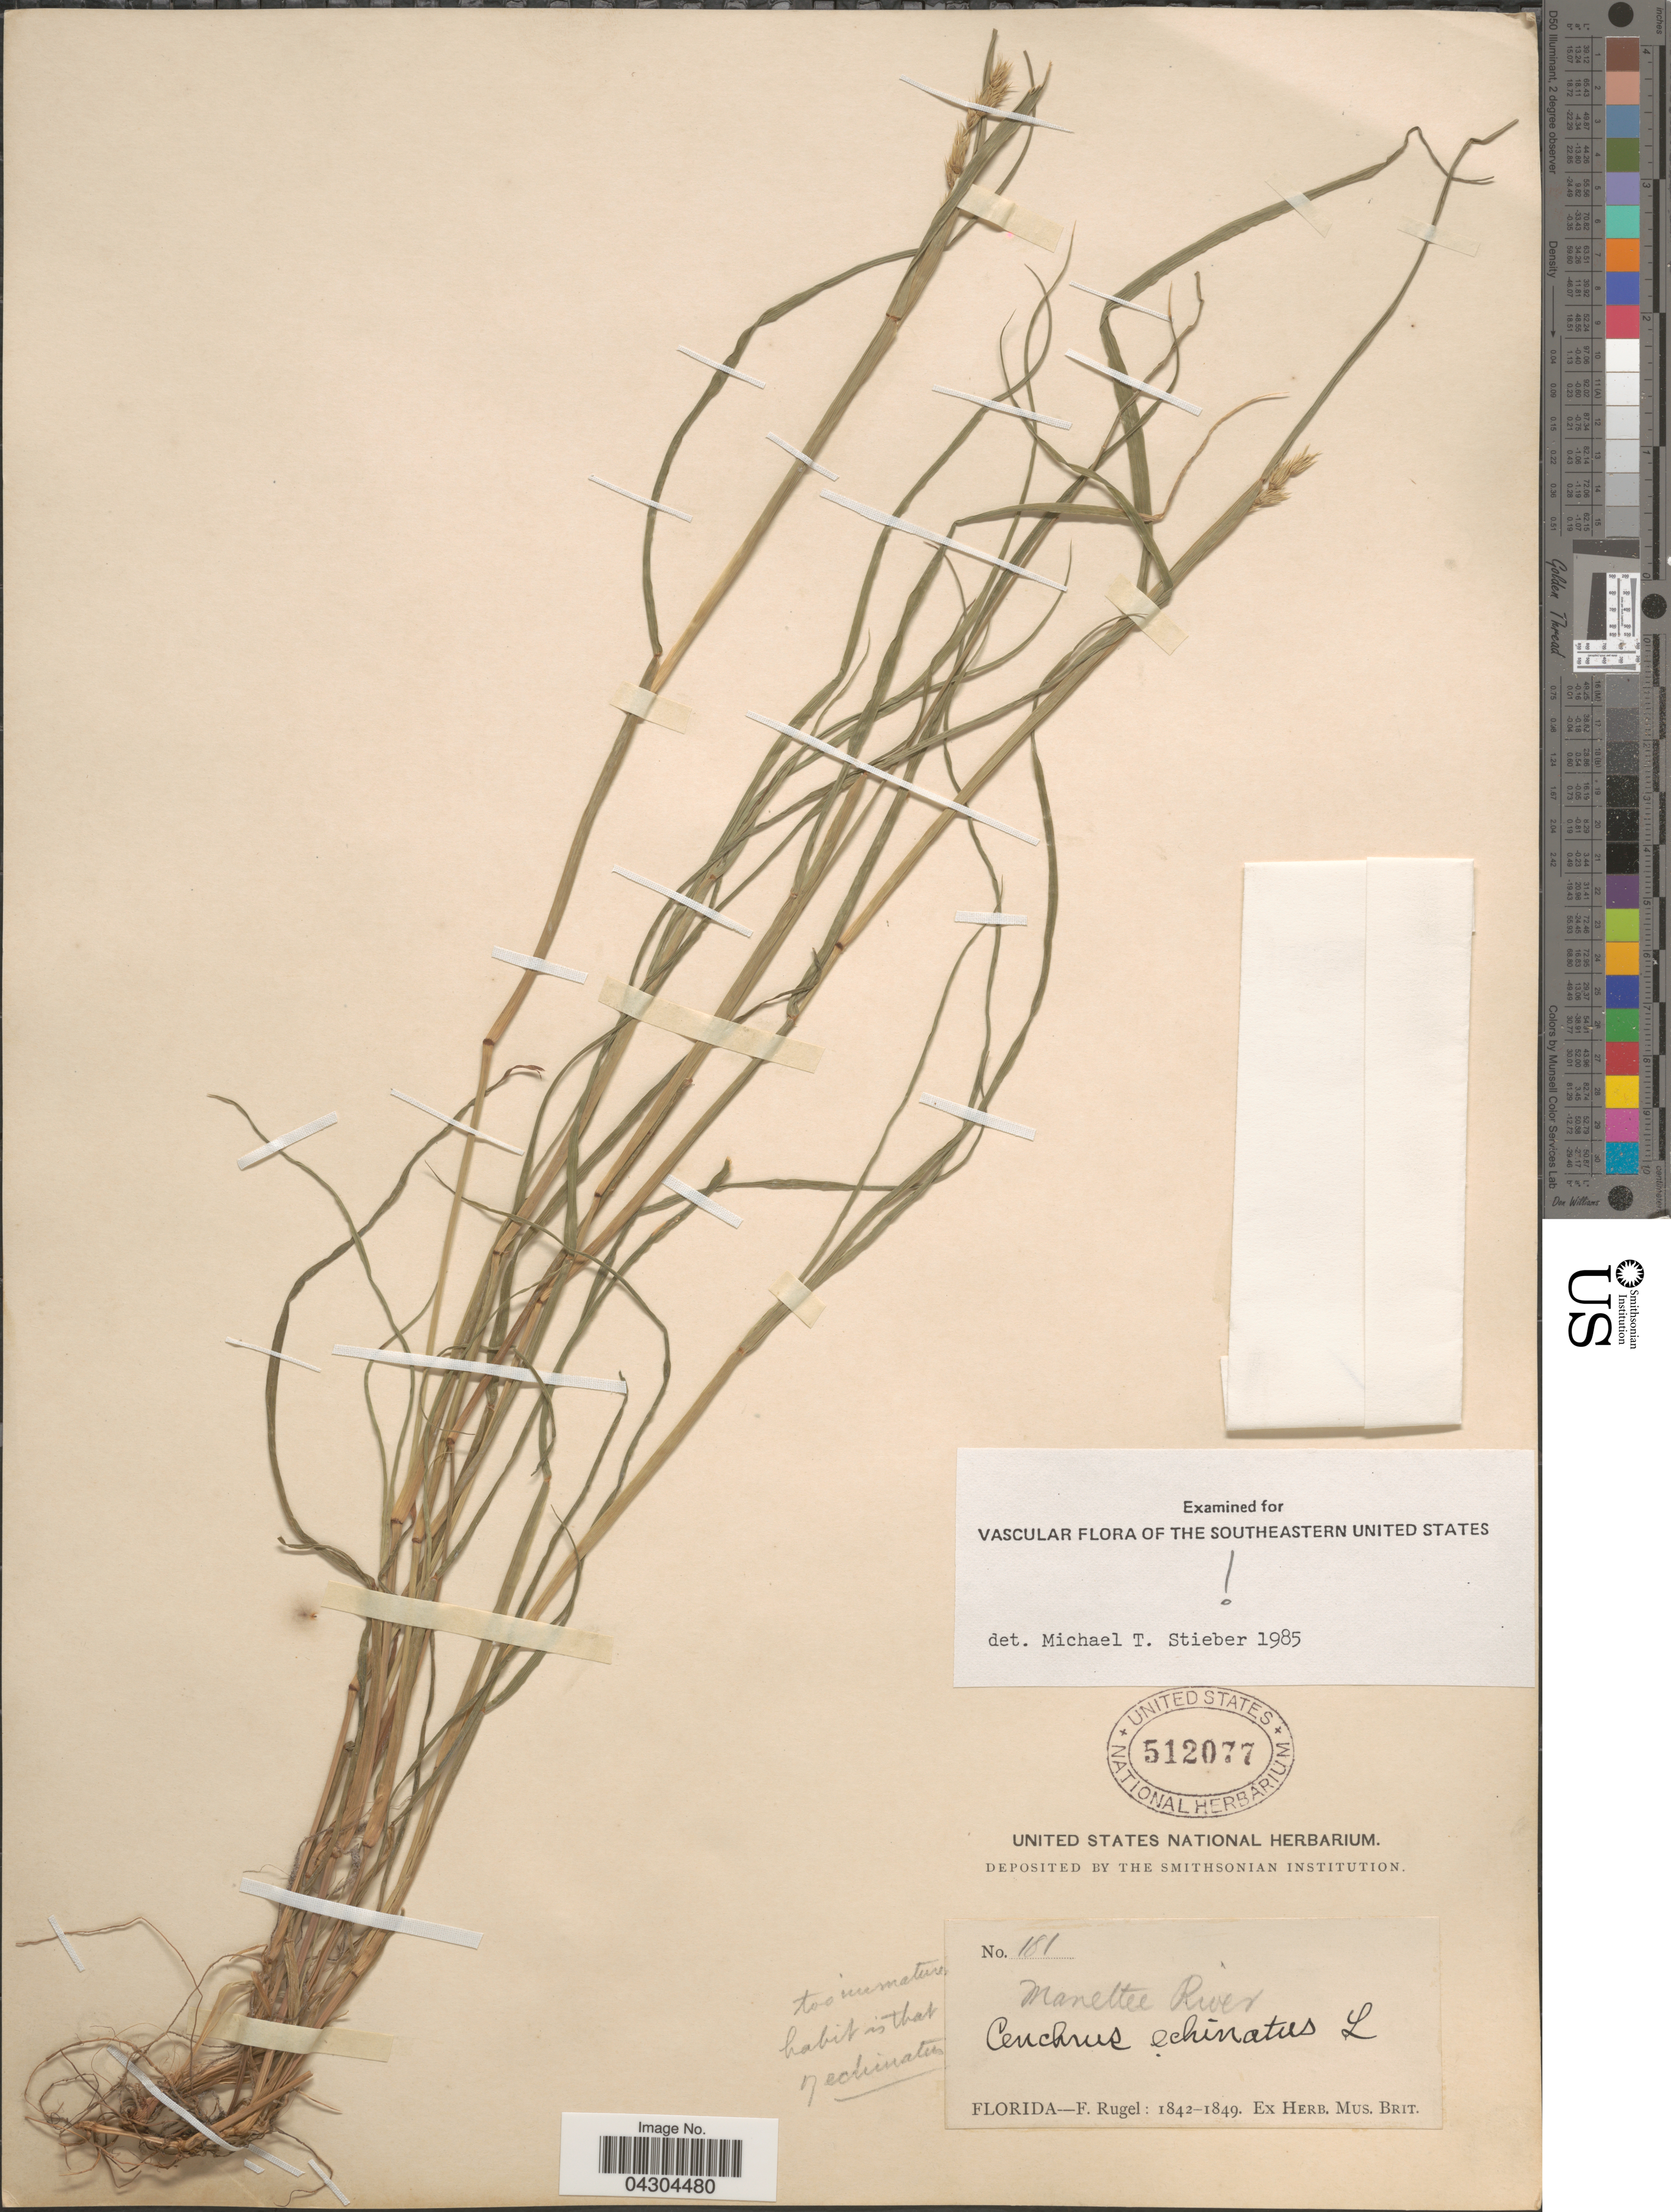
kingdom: Plantae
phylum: Tracheophyta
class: Liliopsida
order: Poales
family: Poaceae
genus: Cenchrus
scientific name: Cenchrus echinatus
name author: L.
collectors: F. Rugel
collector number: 181*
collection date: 1842/1849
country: United States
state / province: Florida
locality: Manettee River.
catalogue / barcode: US 512077